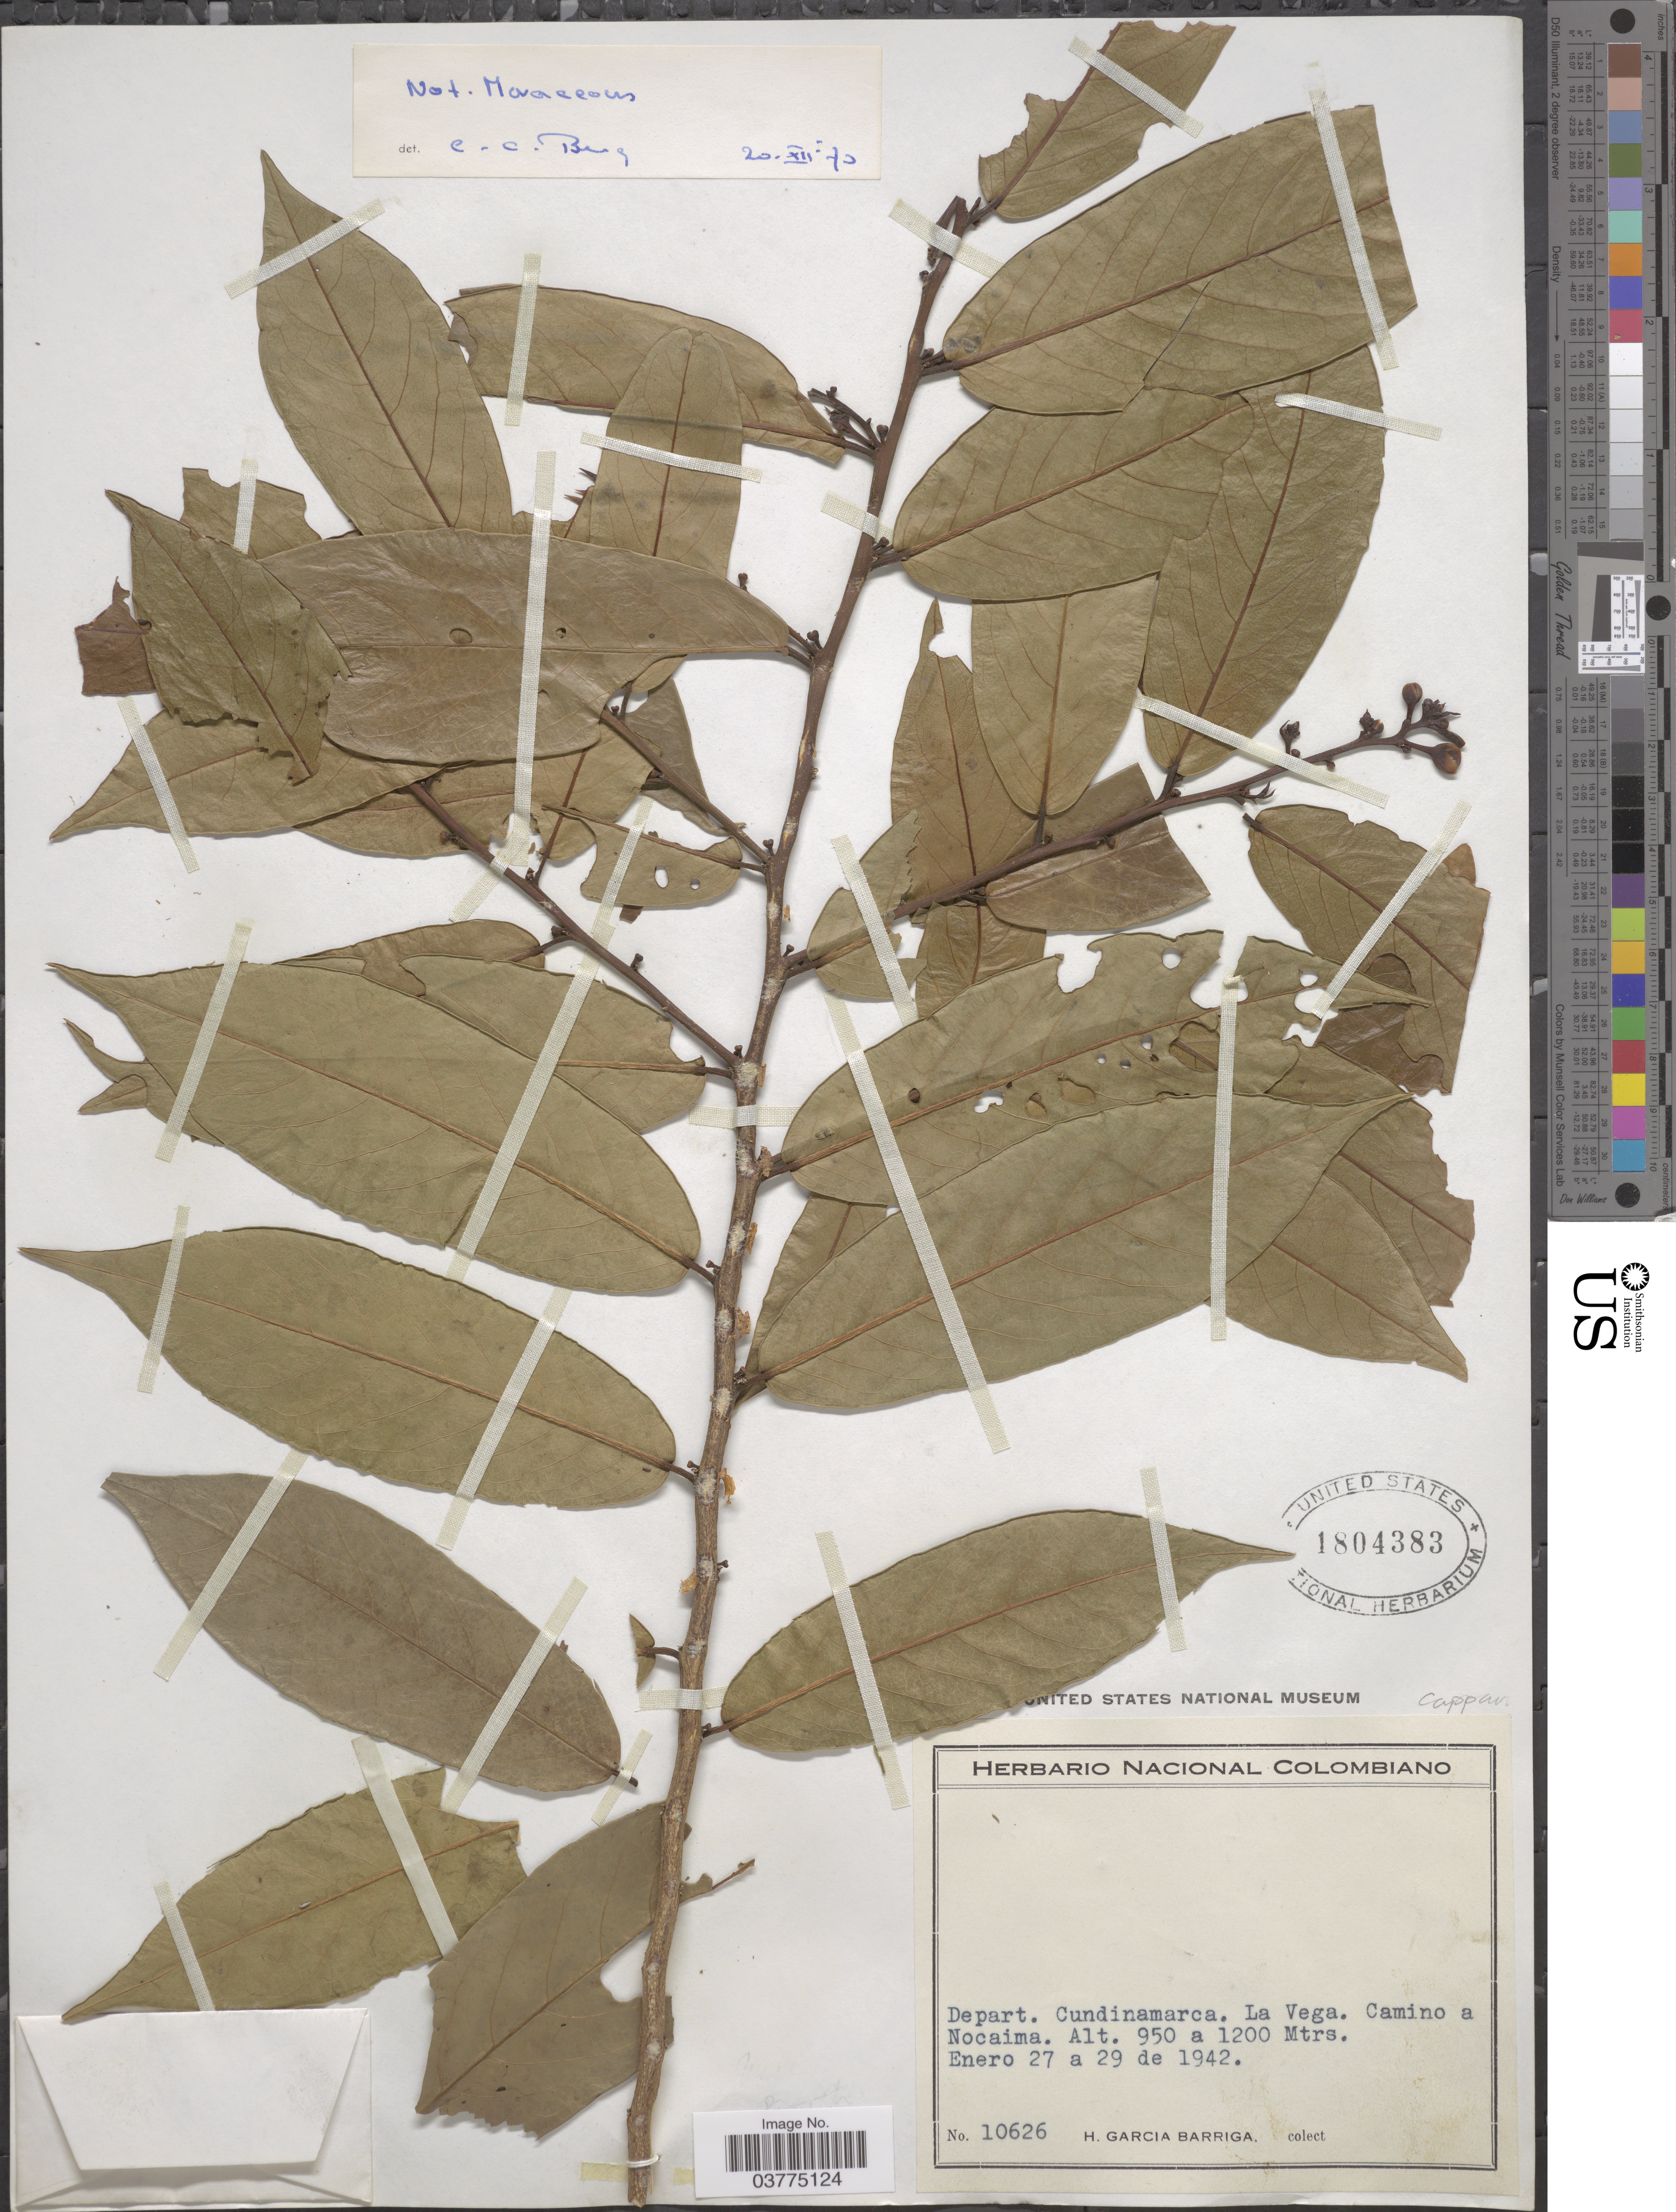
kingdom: Plantae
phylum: Tracheophyta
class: Magnoliopsida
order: Brassicales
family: Capparaceae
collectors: H. García Barriga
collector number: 10626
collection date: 1942-01-27/1942-01-29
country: Colombia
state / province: Cundinamarca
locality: Depart. Cundinamarca. La Vega. Camino a Nocaima.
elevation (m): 950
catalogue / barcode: US 1804383